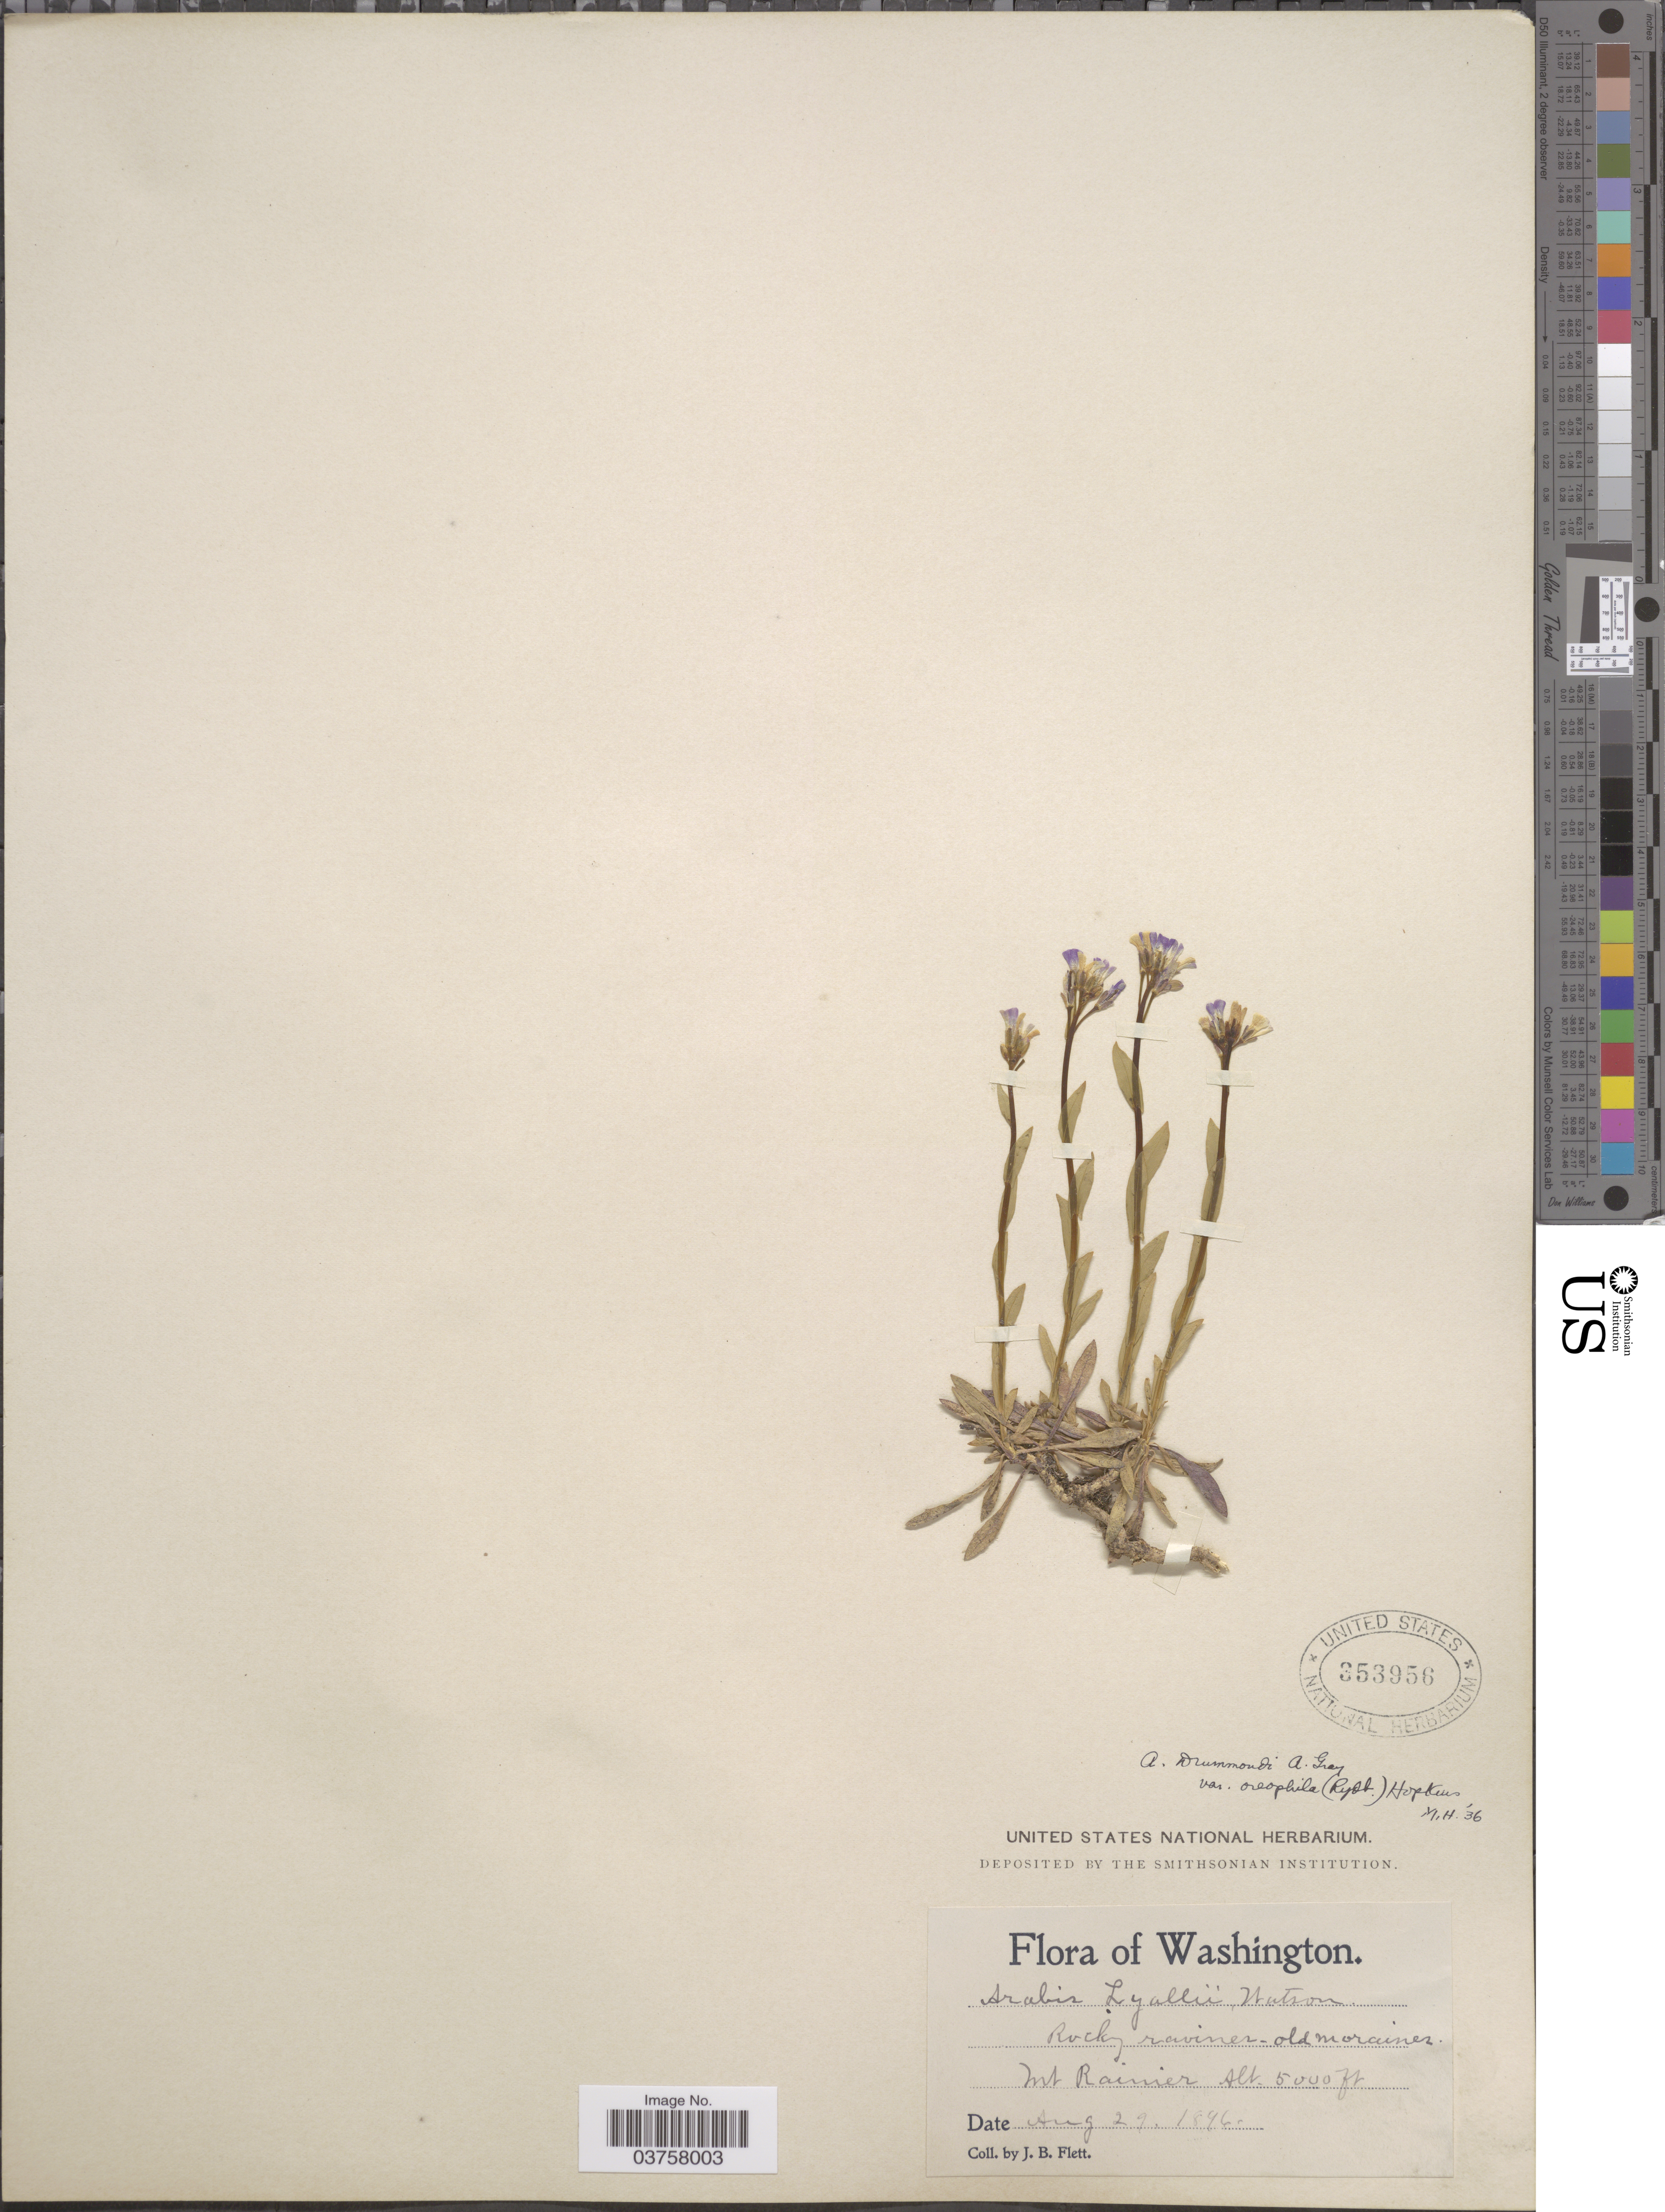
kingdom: Plantae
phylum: Tracheophyta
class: Magnoliopsida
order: Brassicales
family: Brassicaceae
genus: Arabis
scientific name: Arabis lyallii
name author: S. Watson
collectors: J. Flett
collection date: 1896-08-29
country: United States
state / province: Washington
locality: Old moraines. Mt Rainier.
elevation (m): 1524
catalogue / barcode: US 353956